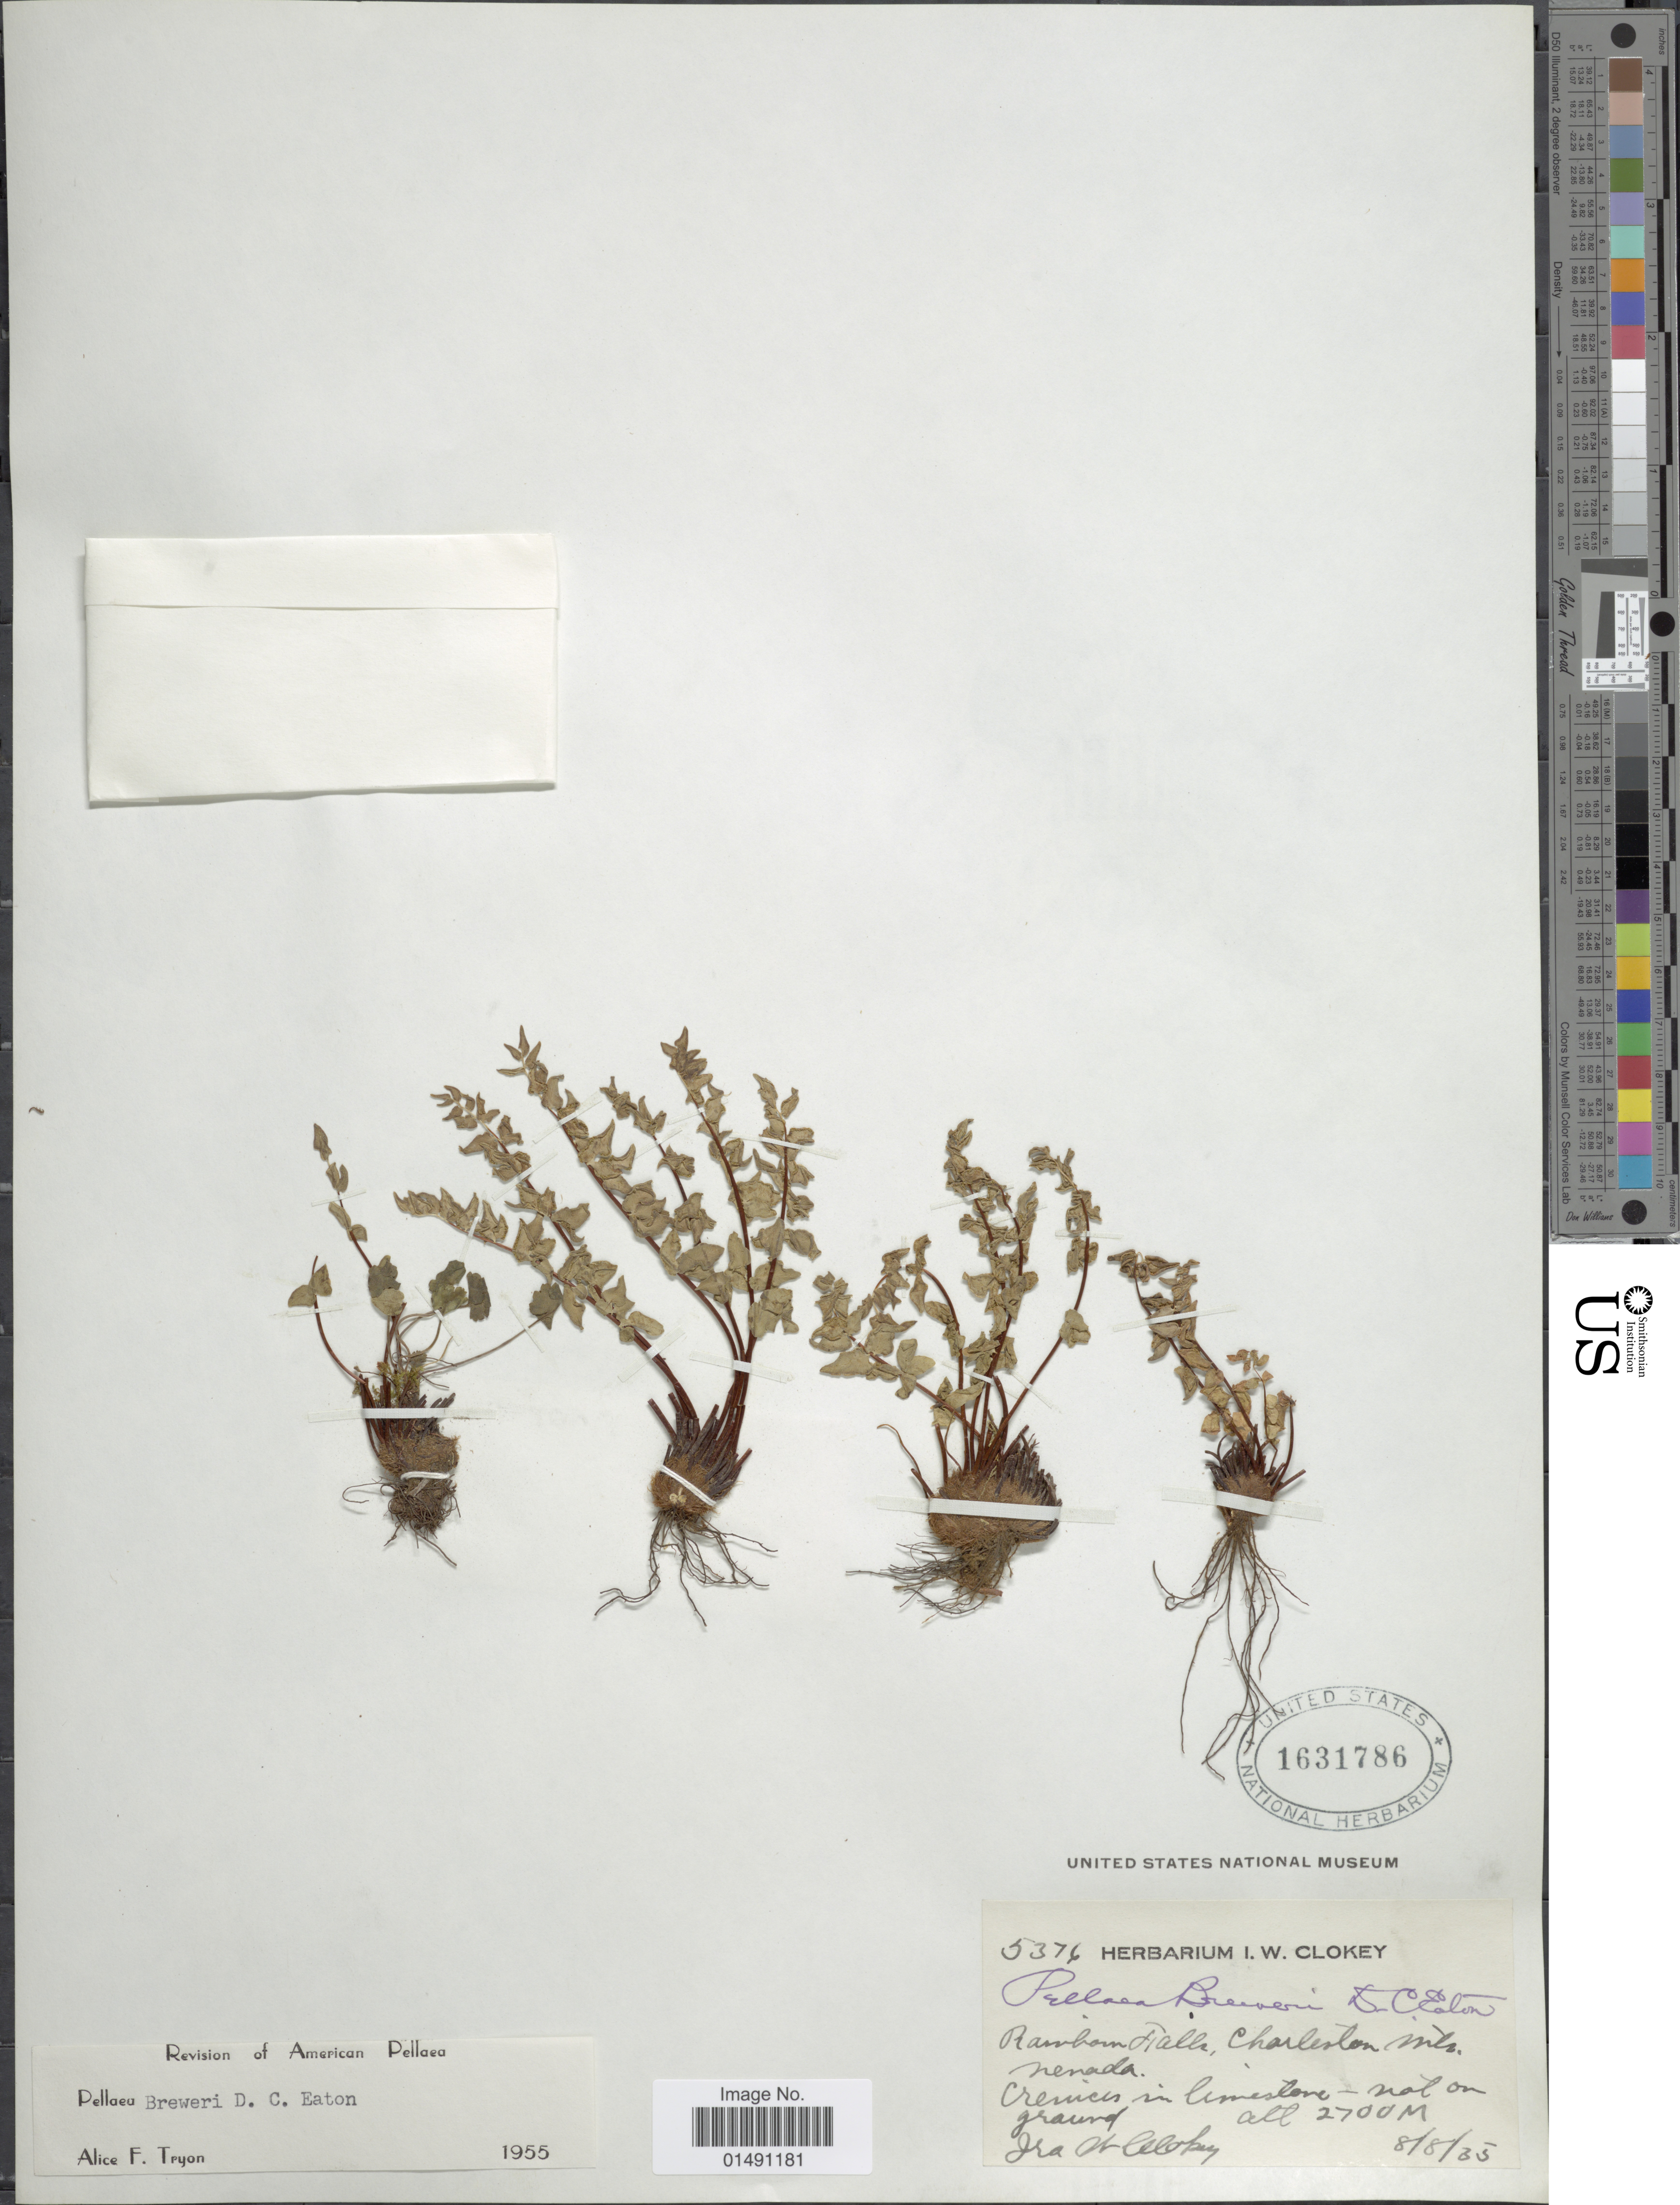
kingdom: Plantae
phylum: Tracheophyta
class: Polypodiopsida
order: Polypodiales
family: Pteridaceae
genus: Pellaea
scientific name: Pellaea breweri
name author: D.C. Eaton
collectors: I. W. Clokey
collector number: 5376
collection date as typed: Transcribed d/m/y: 8/8/35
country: United States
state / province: Nevada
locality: Ranbon Falls, Charleston Mts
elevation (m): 2700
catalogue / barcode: US 1631786